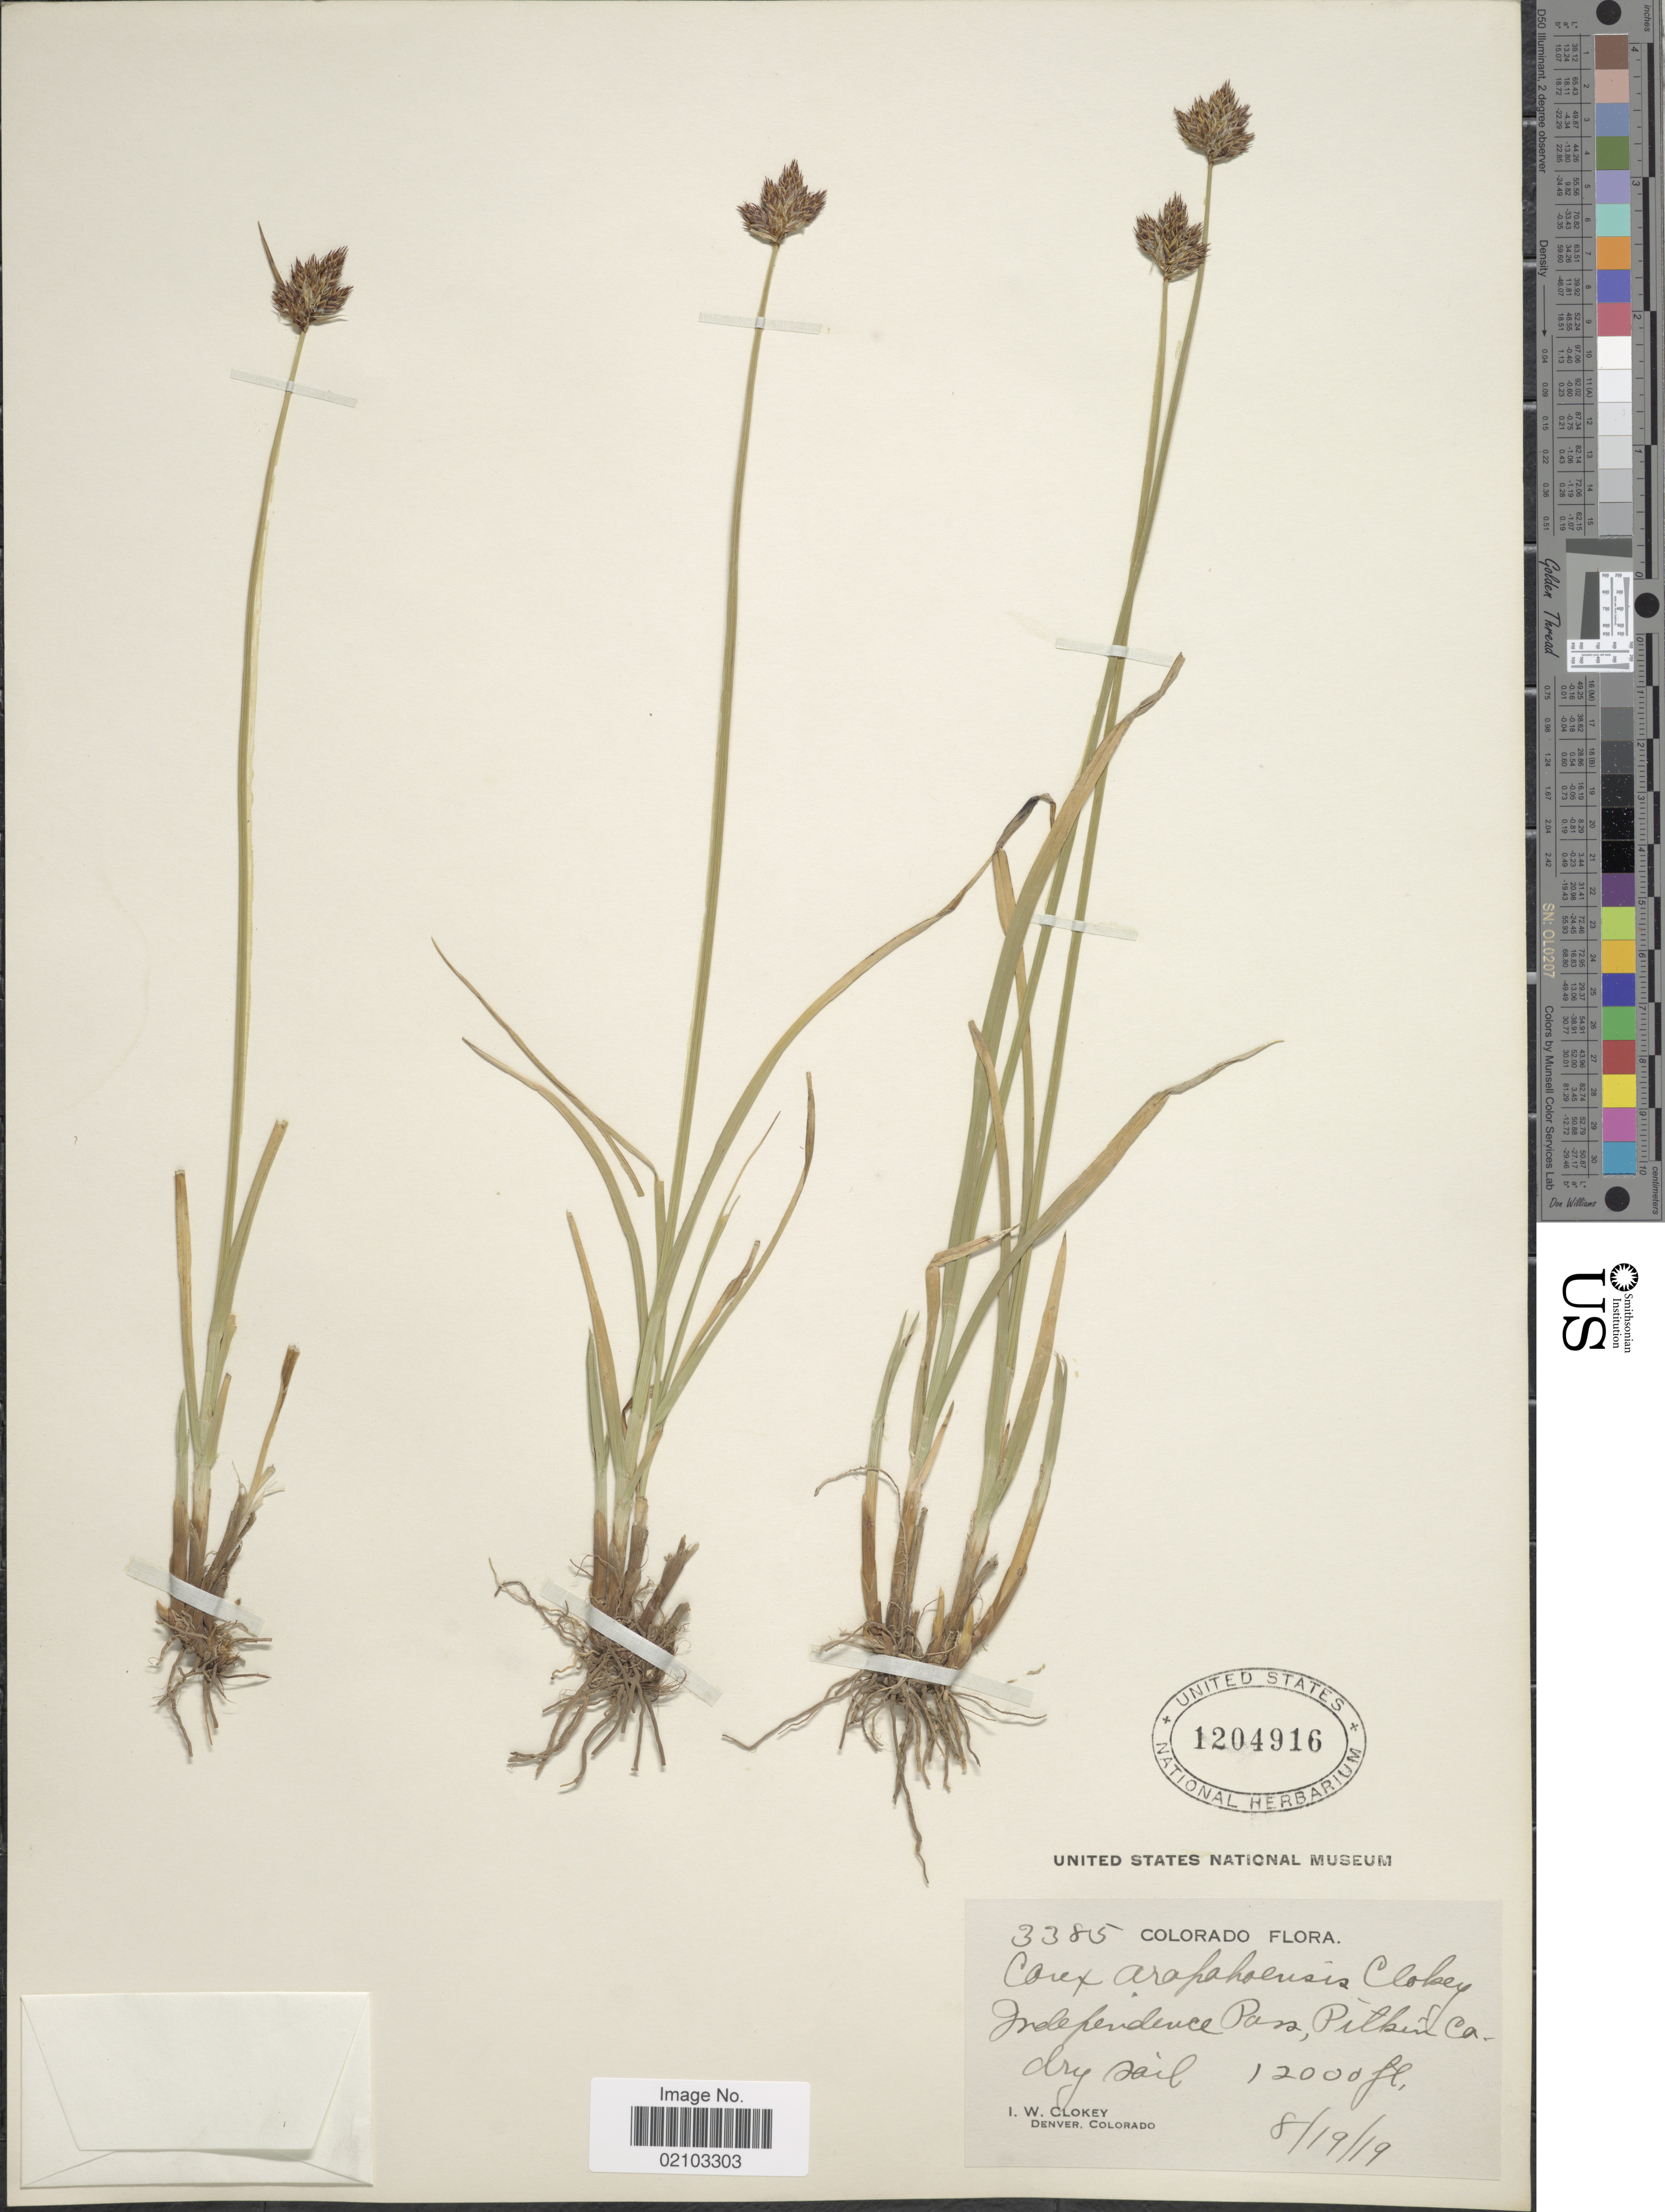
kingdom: Plantae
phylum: Tracheophyta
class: Liliopsida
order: Poales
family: Cyperaceae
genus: Carex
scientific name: Carex arapahoensis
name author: Clokey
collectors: I. W. Clokey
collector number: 3385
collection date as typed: Transcribed d/m/y: 19/8/19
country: United States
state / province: Colorado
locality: Independence Pass, Pitkin Co.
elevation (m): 3658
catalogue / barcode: US 1204916